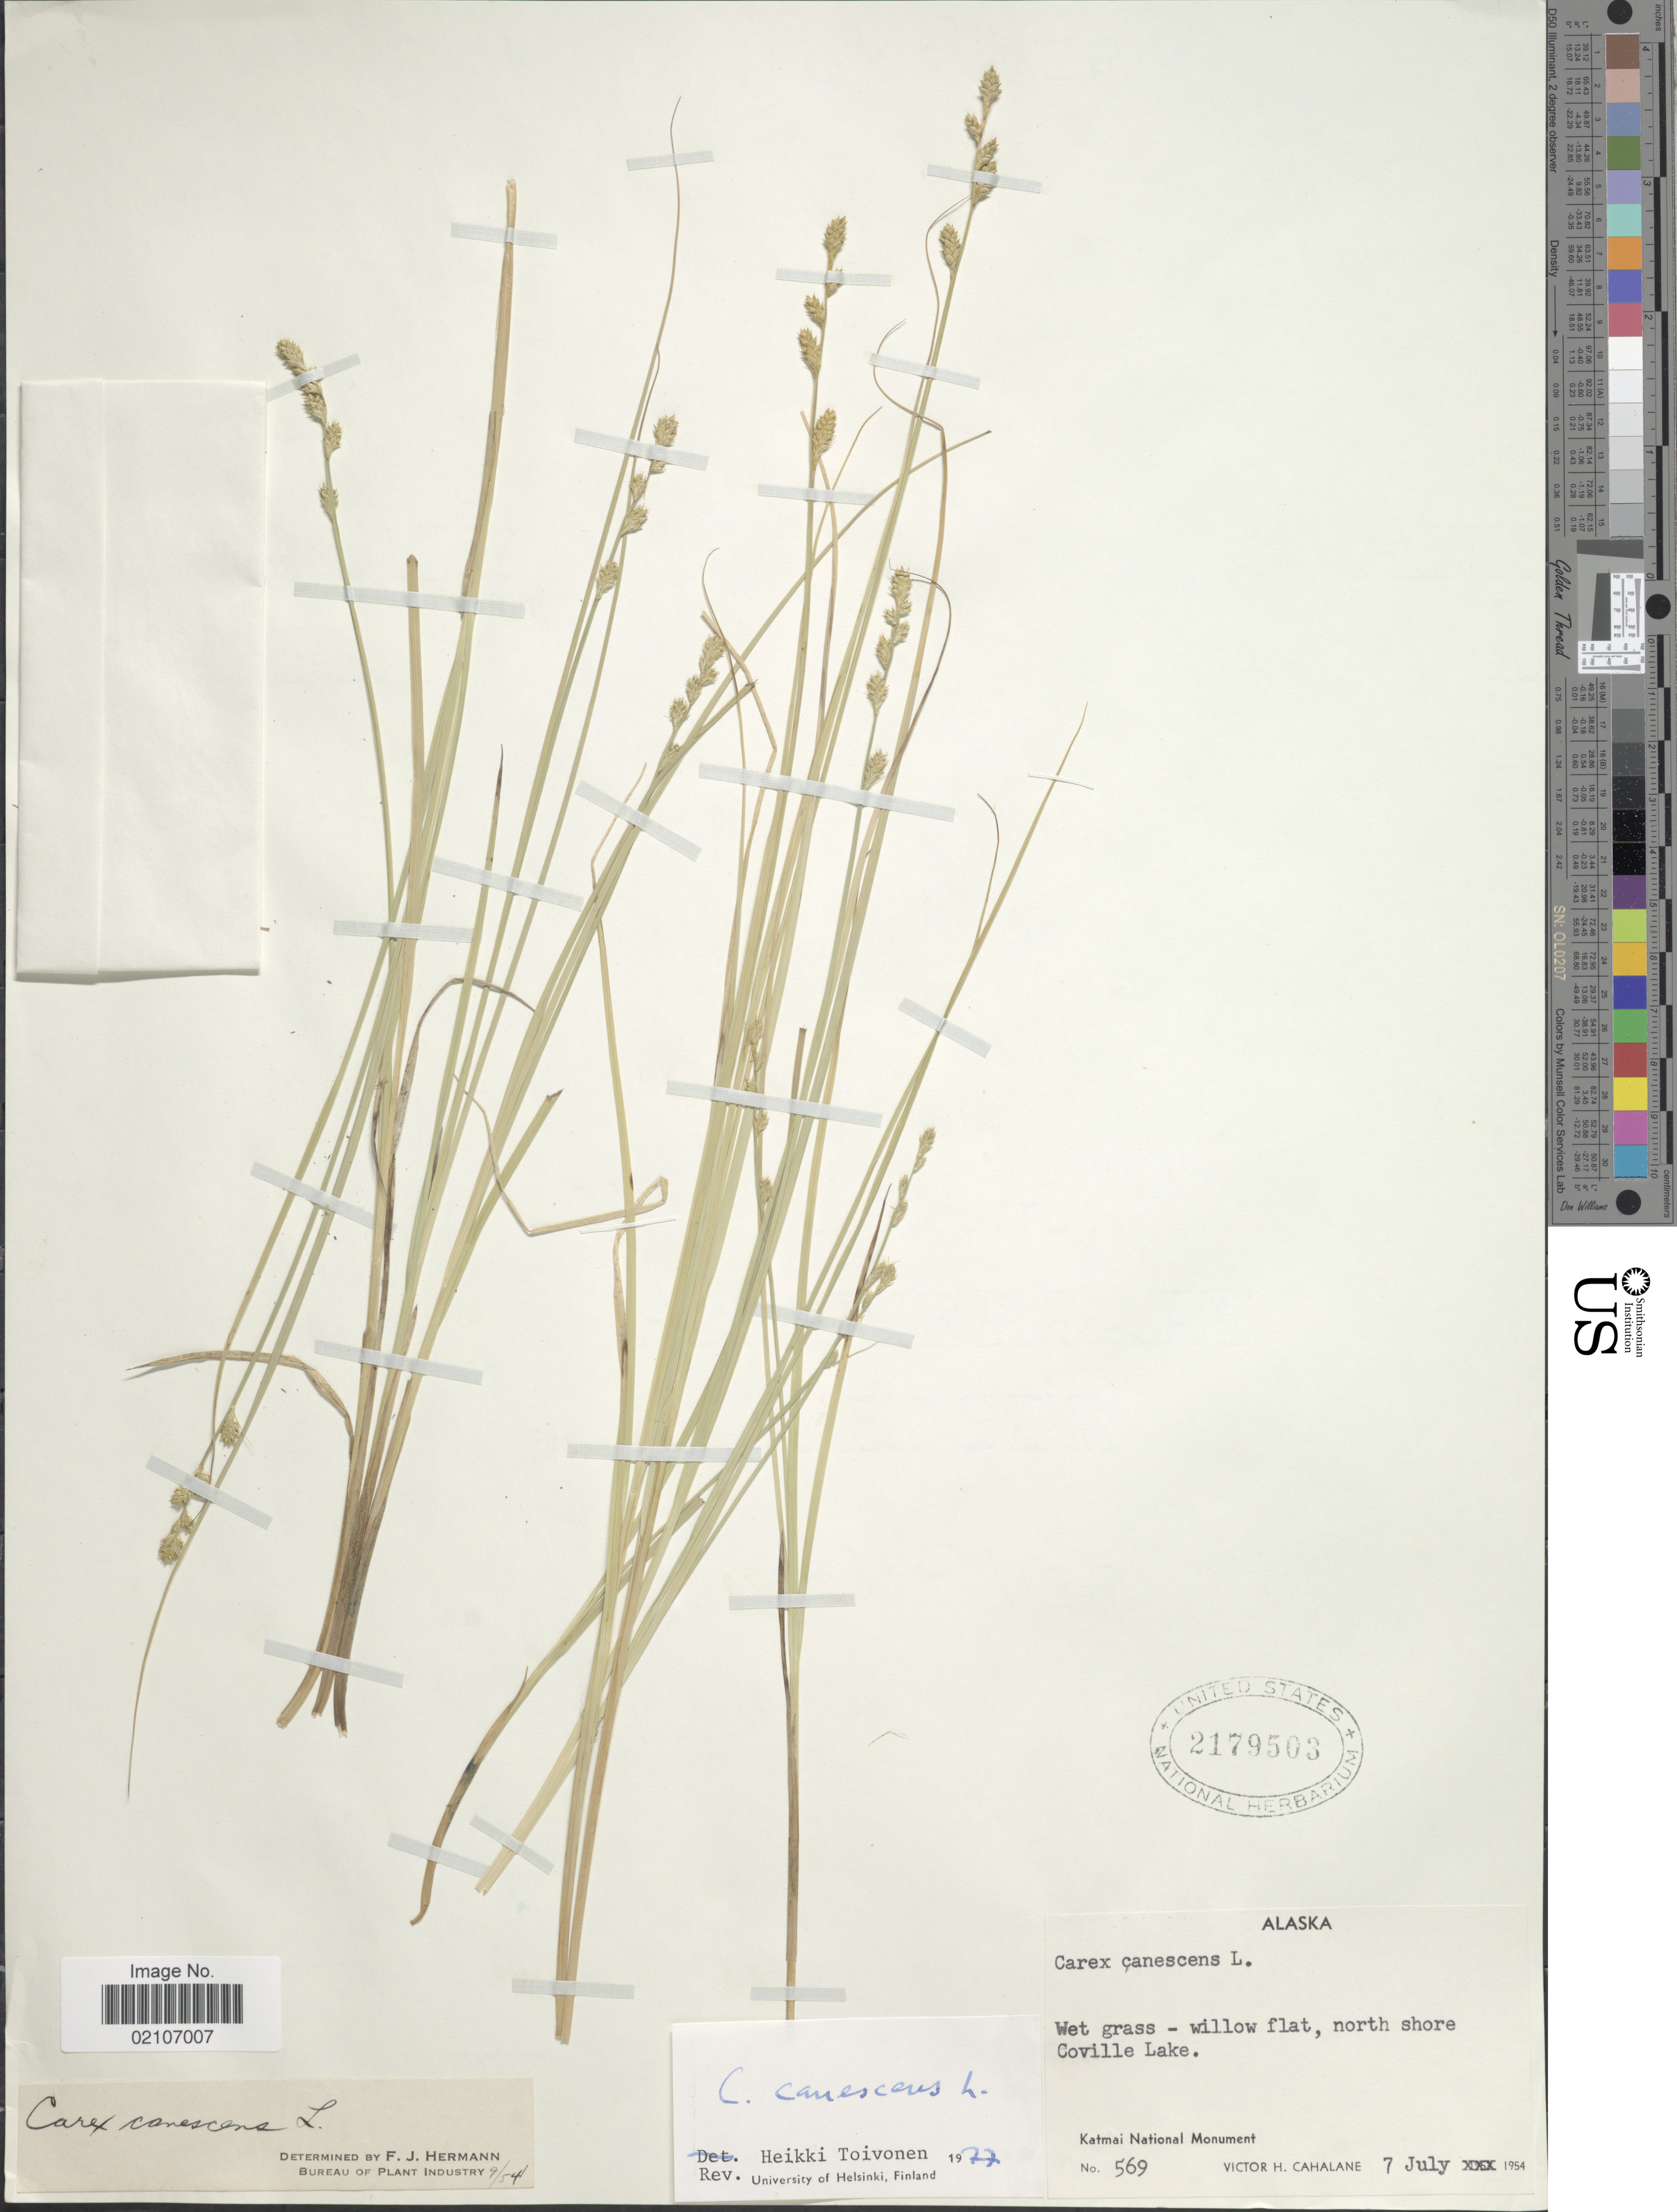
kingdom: Plantae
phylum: Tracheophyta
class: Liliopsida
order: Poales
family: Cyperaceae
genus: Carex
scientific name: Carex canescens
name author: L.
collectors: V. Cahalane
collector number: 569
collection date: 1954-07-07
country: United States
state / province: Alaska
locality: North shore Coville Lake, Katmai National Monument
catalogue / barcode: US 2179503